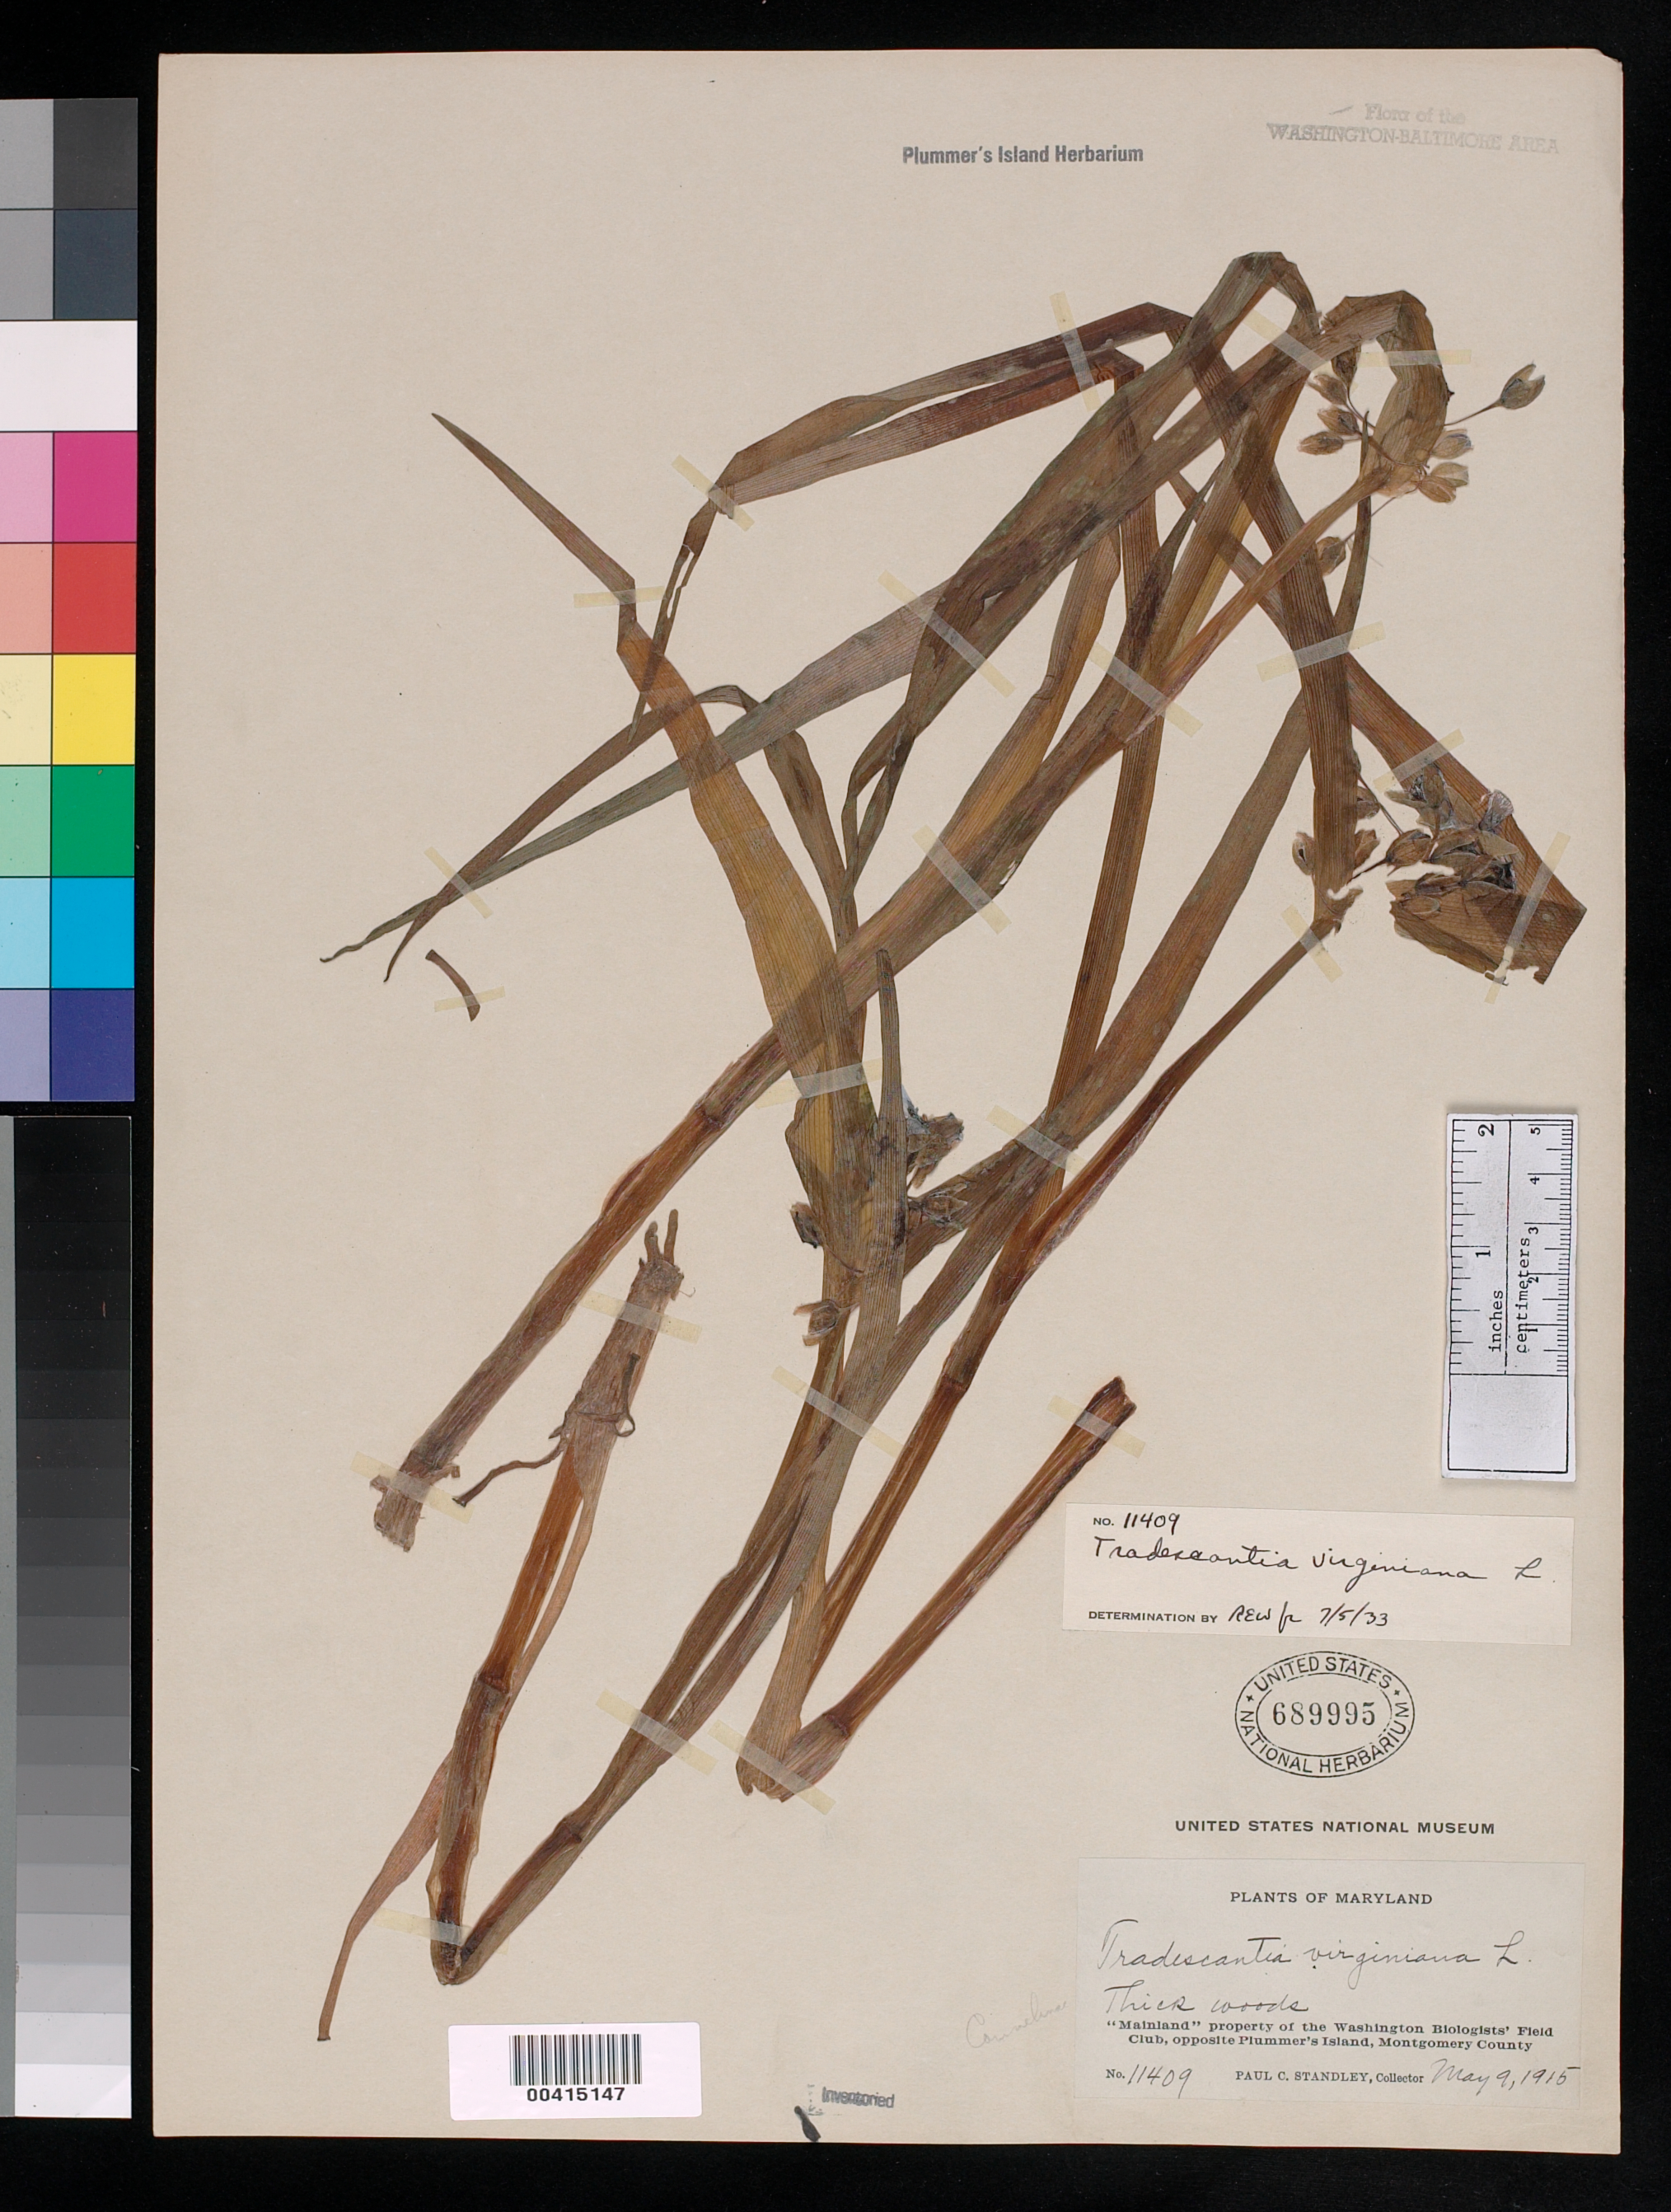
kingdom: Plantae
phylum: Tracheophyta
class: Liliopsida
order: Commelinales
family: Commelinaceae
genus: Tradescantia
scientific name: Tradescantia virginiana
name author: L.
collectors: P. C. Standley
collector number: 11409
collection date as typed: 09 May 1915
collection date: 1915-05-09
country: United States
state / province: Maryland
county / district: Montgomery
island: Plummers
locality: Plummer's Island C. & O. Canal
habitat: Thick woods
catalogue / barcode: US 689995